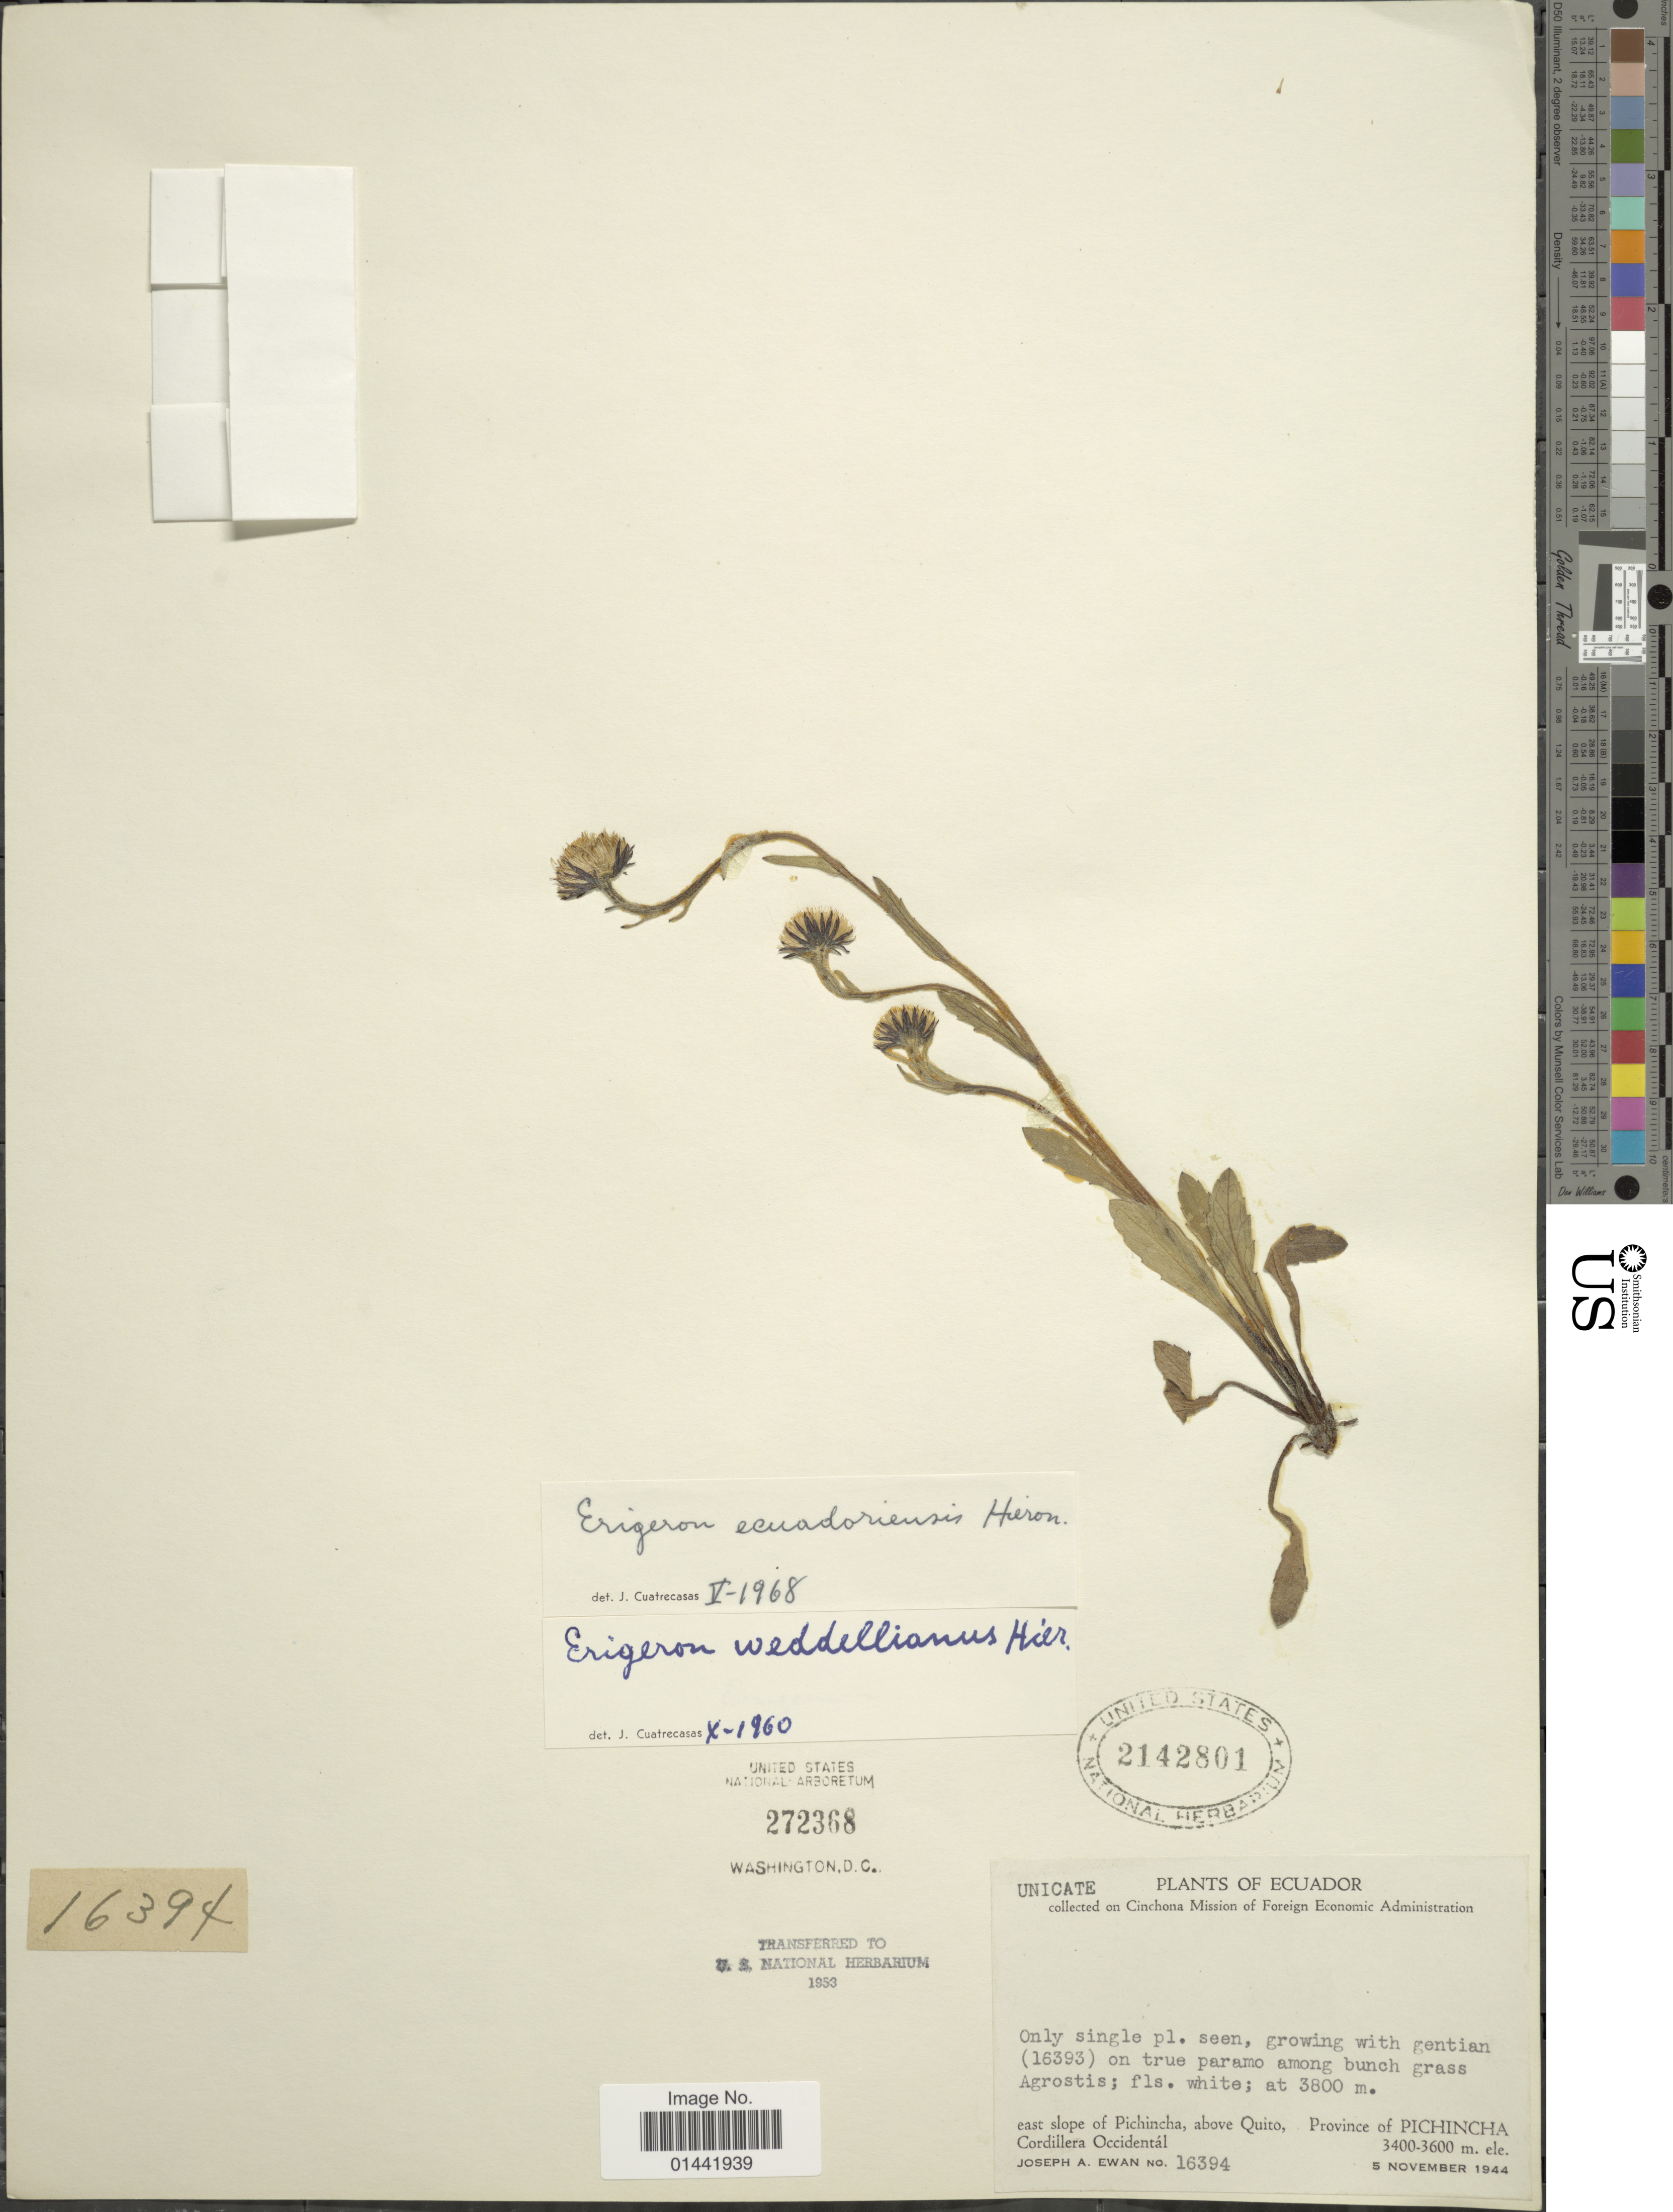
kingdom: Plantae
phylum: Tracheophyta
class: Magnoliopsida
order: Asterales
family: Asteraceae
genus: Erigeron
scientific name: Erigeron ecuadoriensis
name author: Hieron.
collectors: J. A. Ewan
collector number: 16394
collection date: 1944-11-05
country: Ecuador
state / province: Pichincha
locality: Growing with gentian (16393) on true paramo among bunch grass Agrostis, east slope of Pichincha, above Quinto, Cordillera Occidentál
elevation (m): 3400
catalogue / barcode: US 2142801